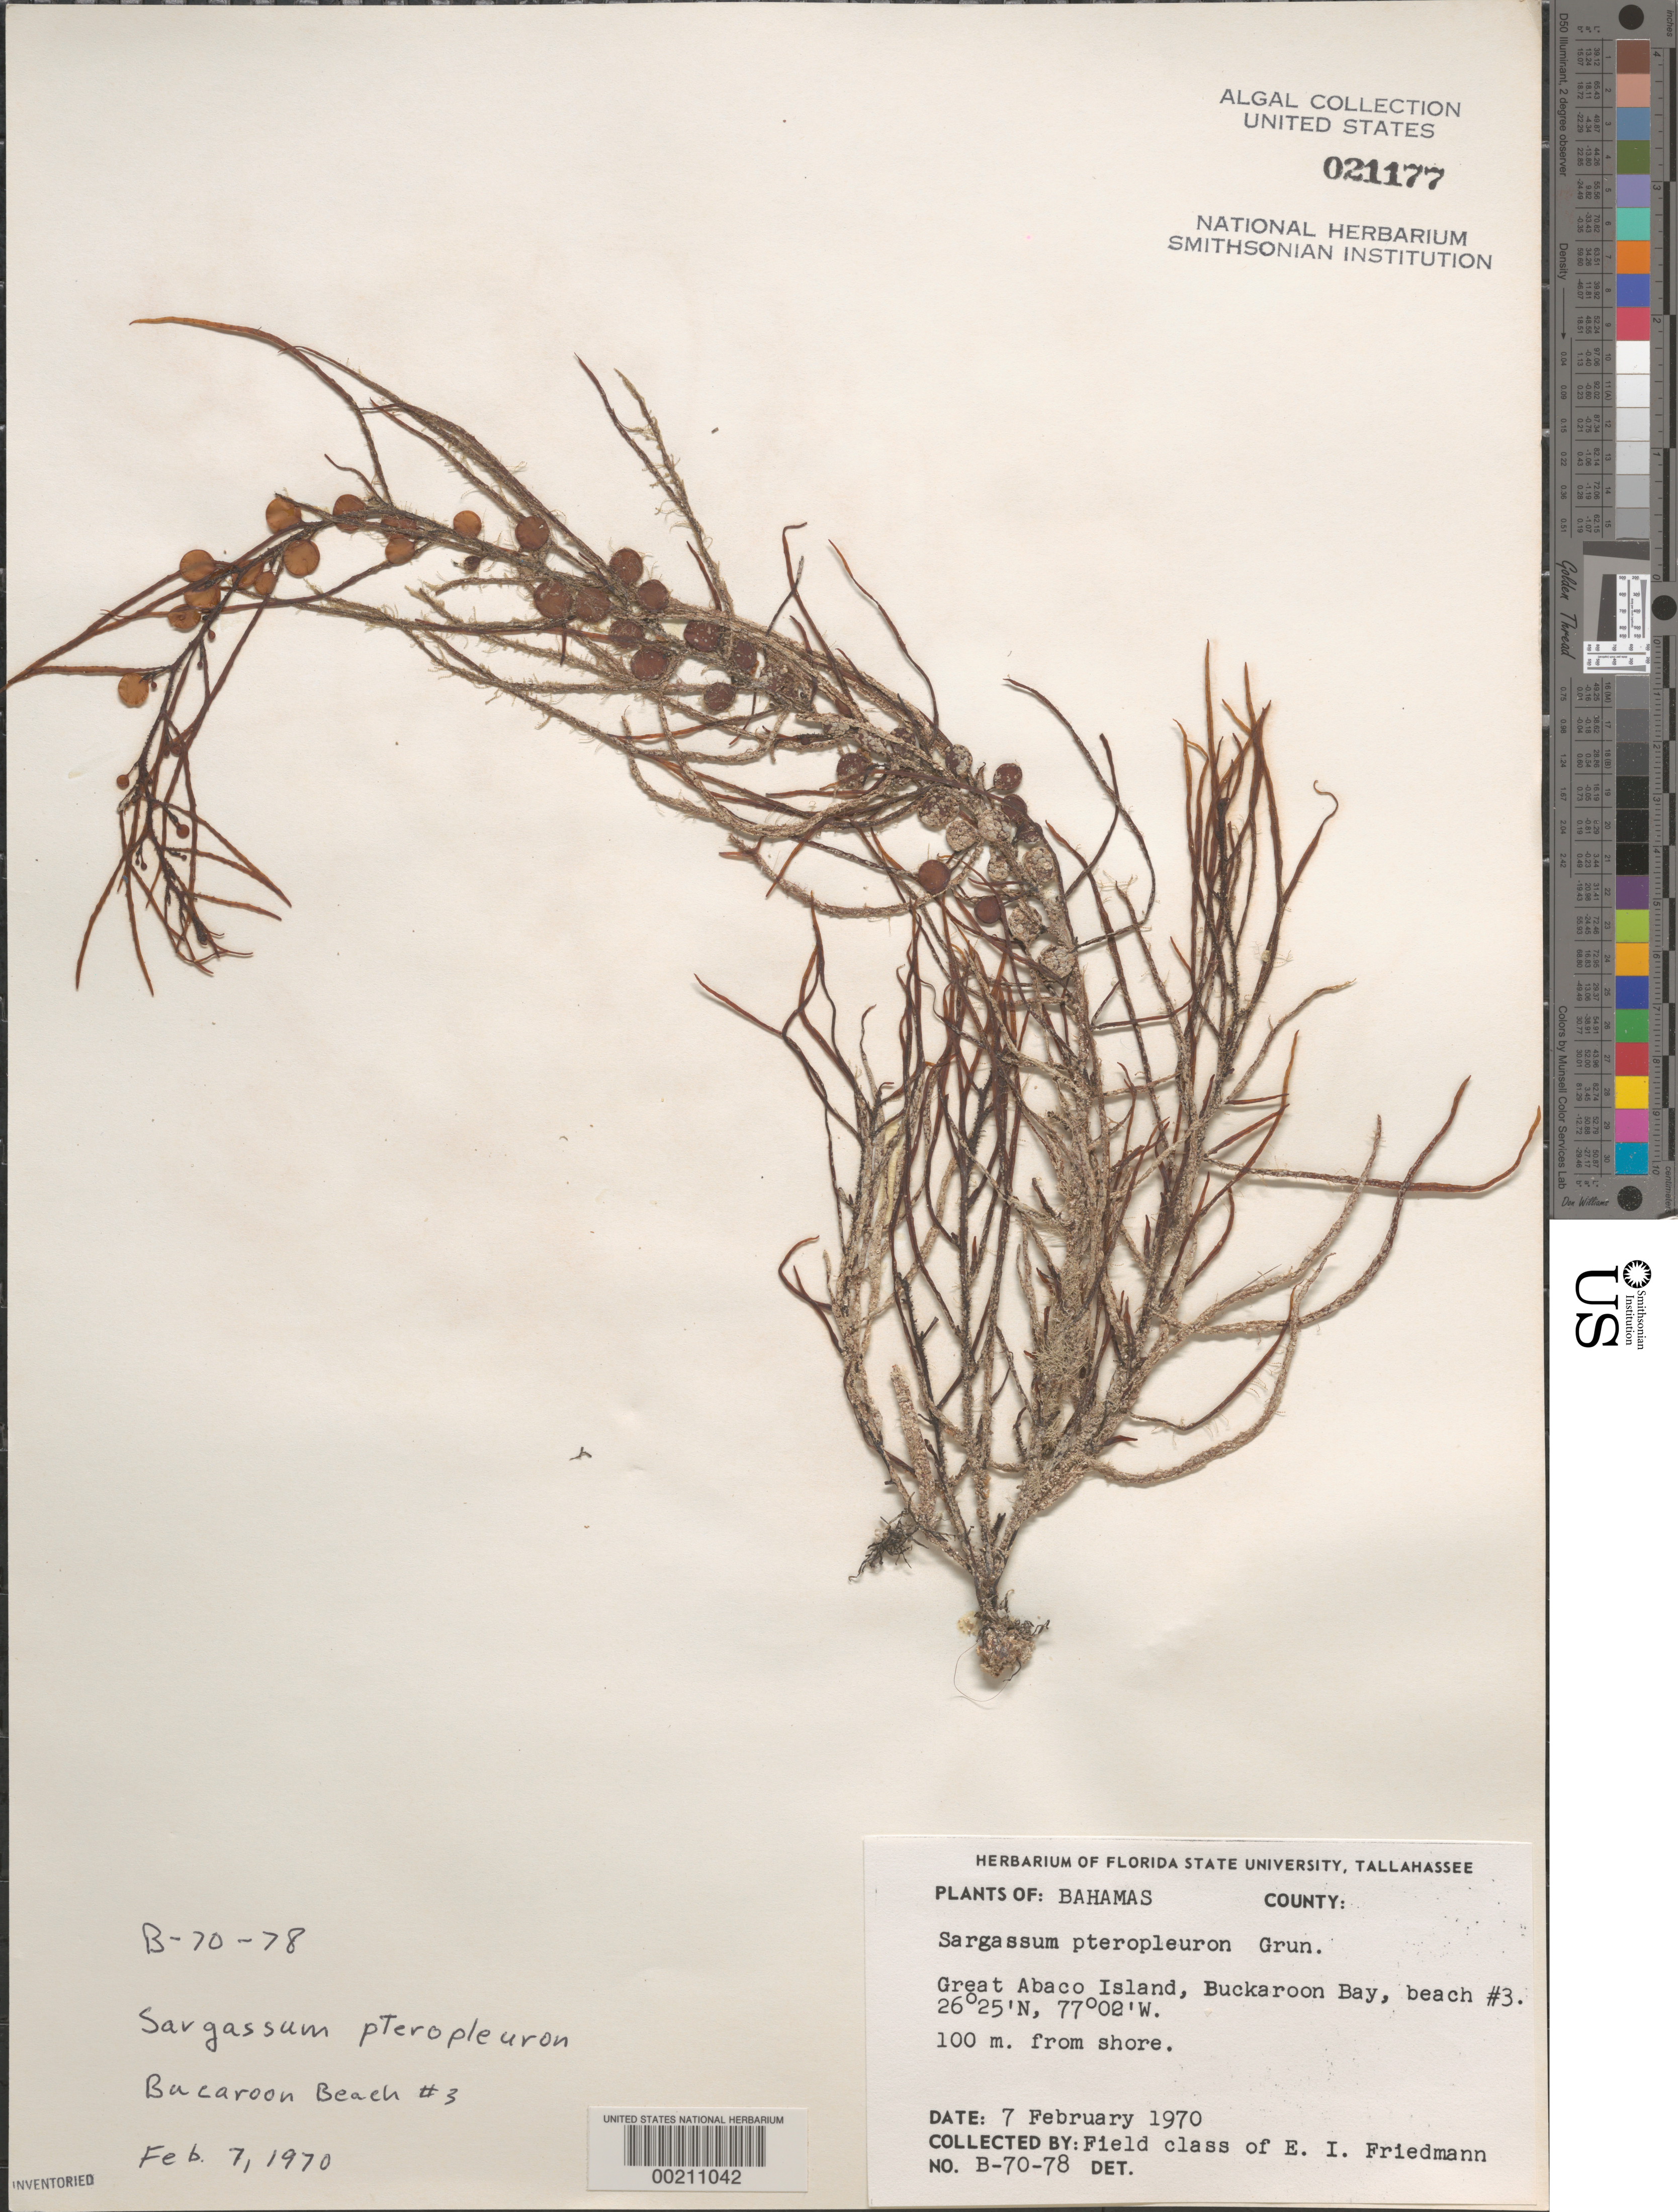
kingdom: Chromista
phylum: Ochrophyta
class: Phaeophyceae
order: Fucales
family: Sargassaceae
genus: Sargassum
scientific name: Sargassum pteropleuron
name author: Grunow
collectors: E. Friedmann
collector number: B-70-78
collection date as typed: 07 Feb 1970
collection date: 1970-02-07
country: Bahamas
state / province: Abaco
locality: Great abaco island, buckaroon bay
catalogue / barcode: US 21177